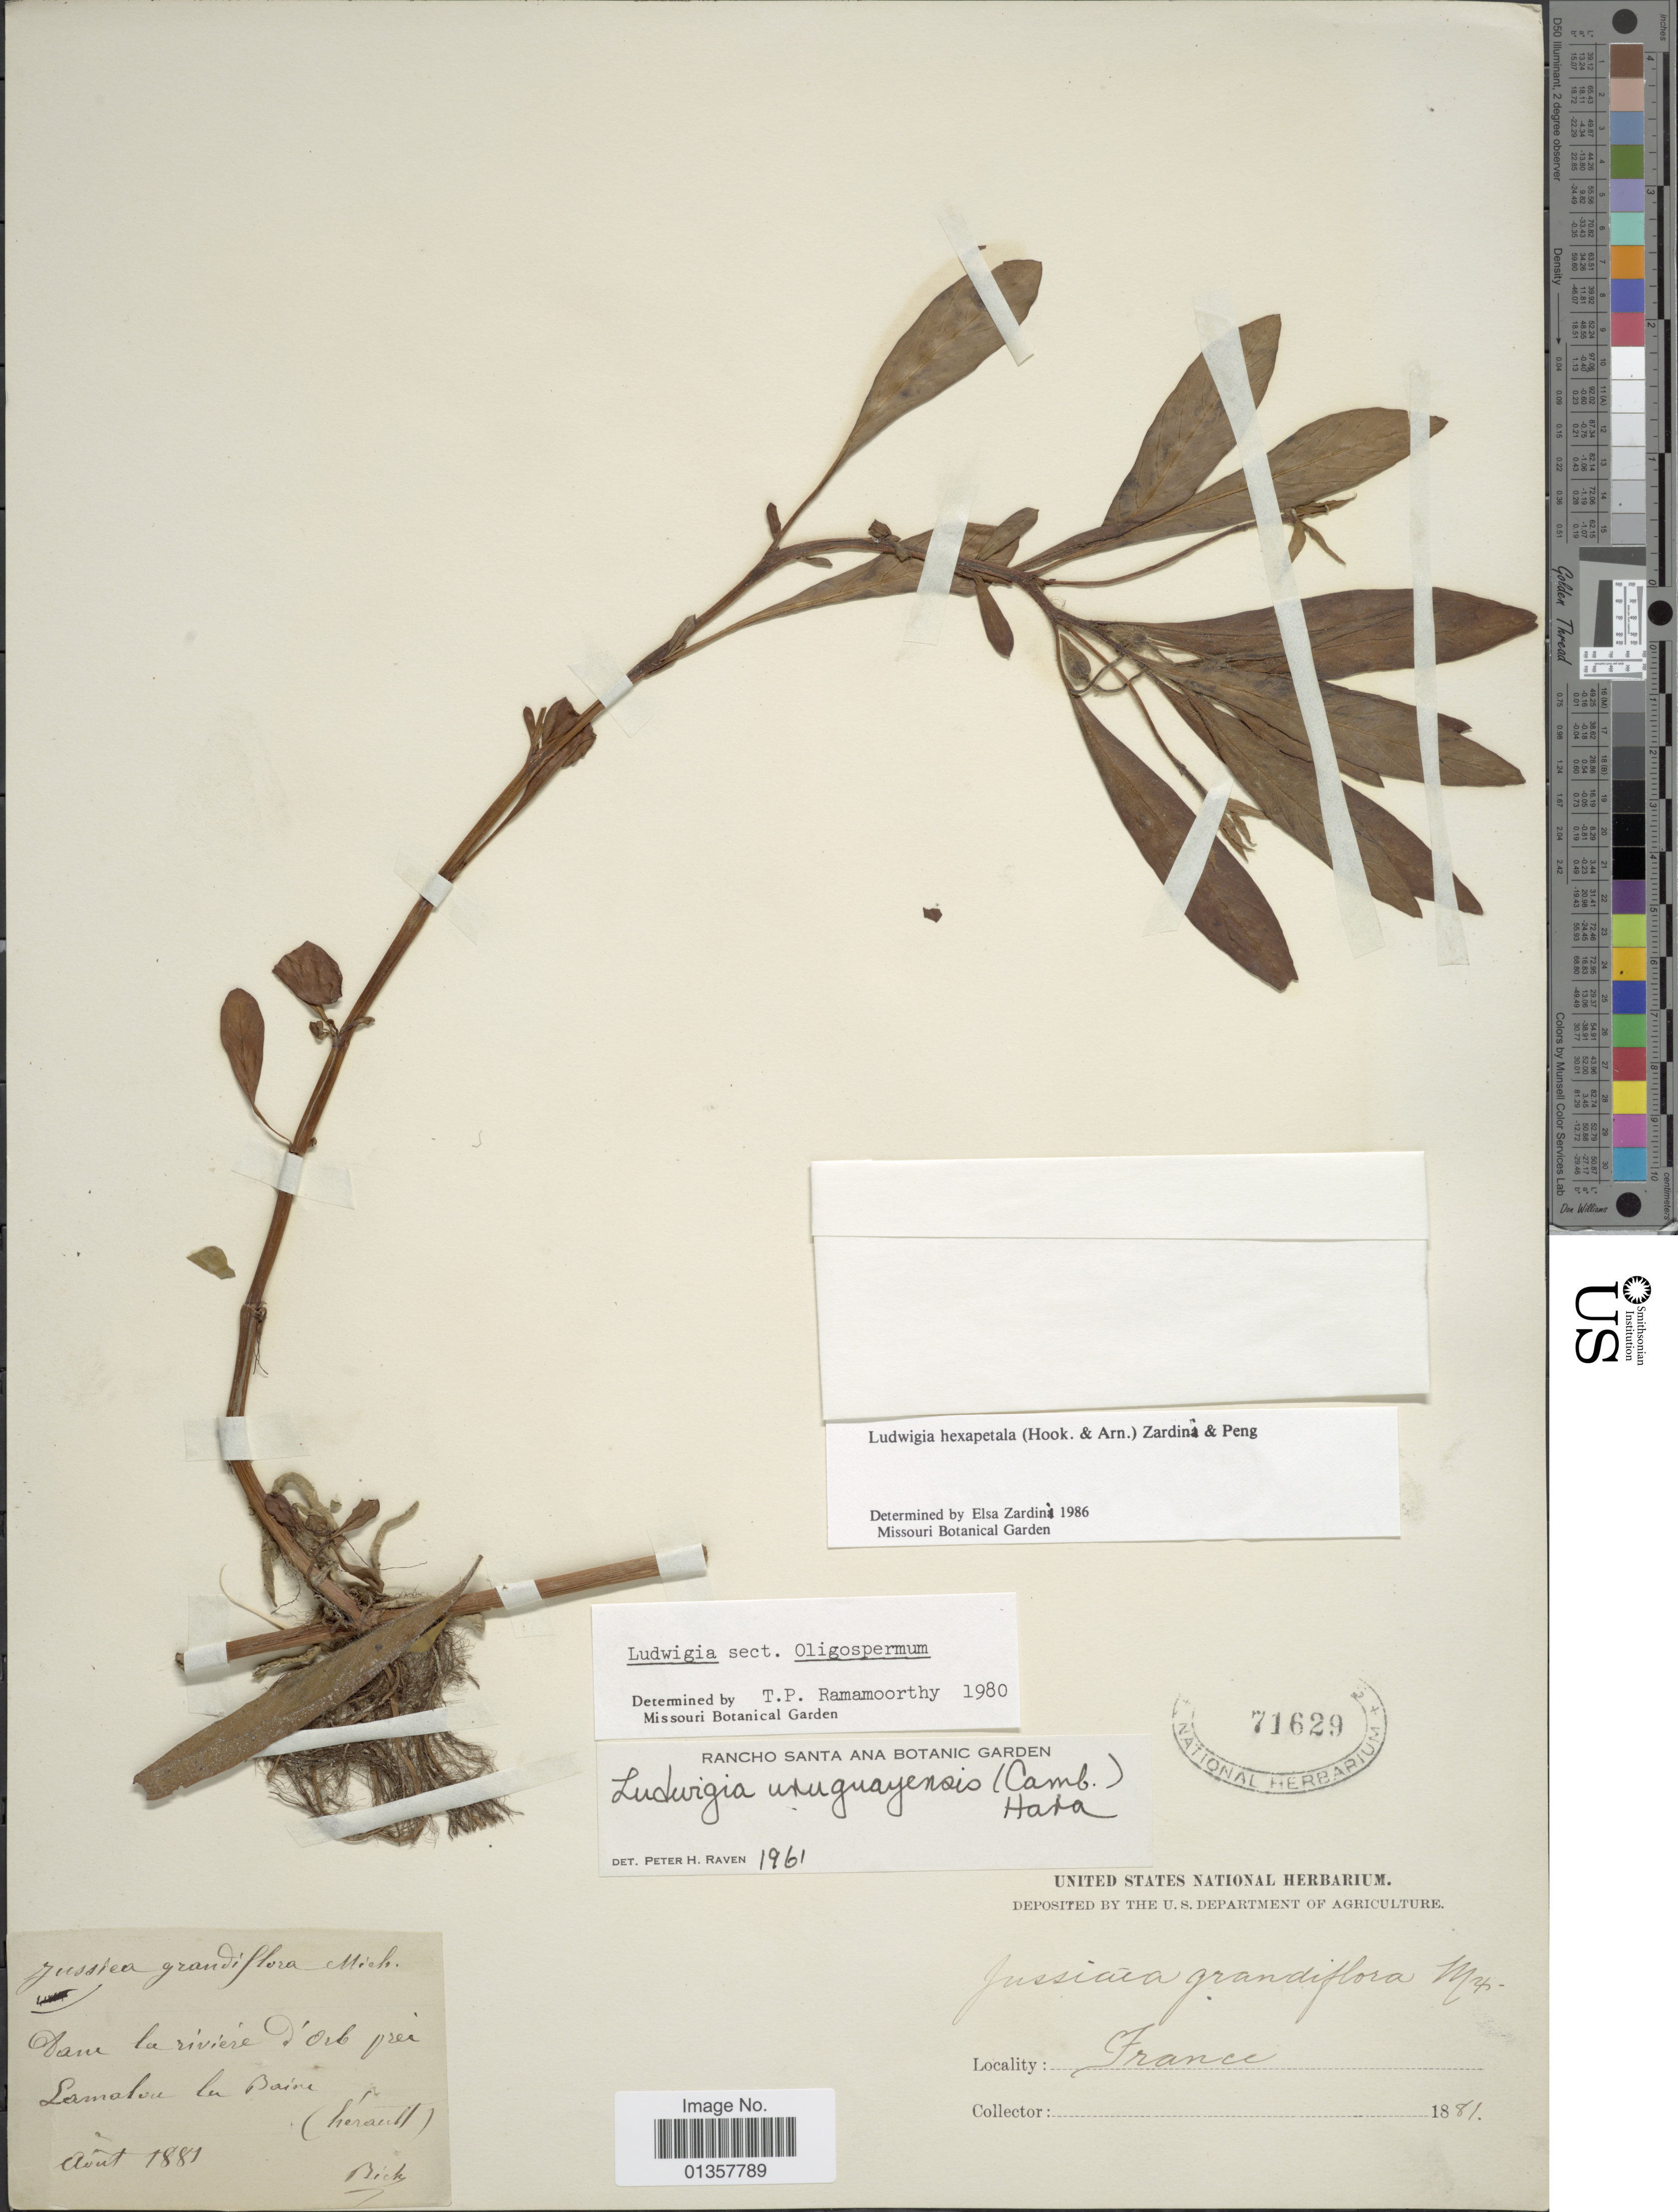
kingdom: Plantae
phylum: Tracheophyta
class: Magnoliopsida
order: Myrtales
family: Onagraceae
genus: Ludwigia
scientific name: Ludwigia hexapetala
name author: (Hook. & Arn.) Zardini et al.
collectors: -. Bick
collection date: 1881-08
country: France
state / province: Occitanie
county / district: Hérault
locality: Dane la riviere d' Orb pres Lamalou la Baire (Herault) [interpreted]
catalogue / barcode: US 71629